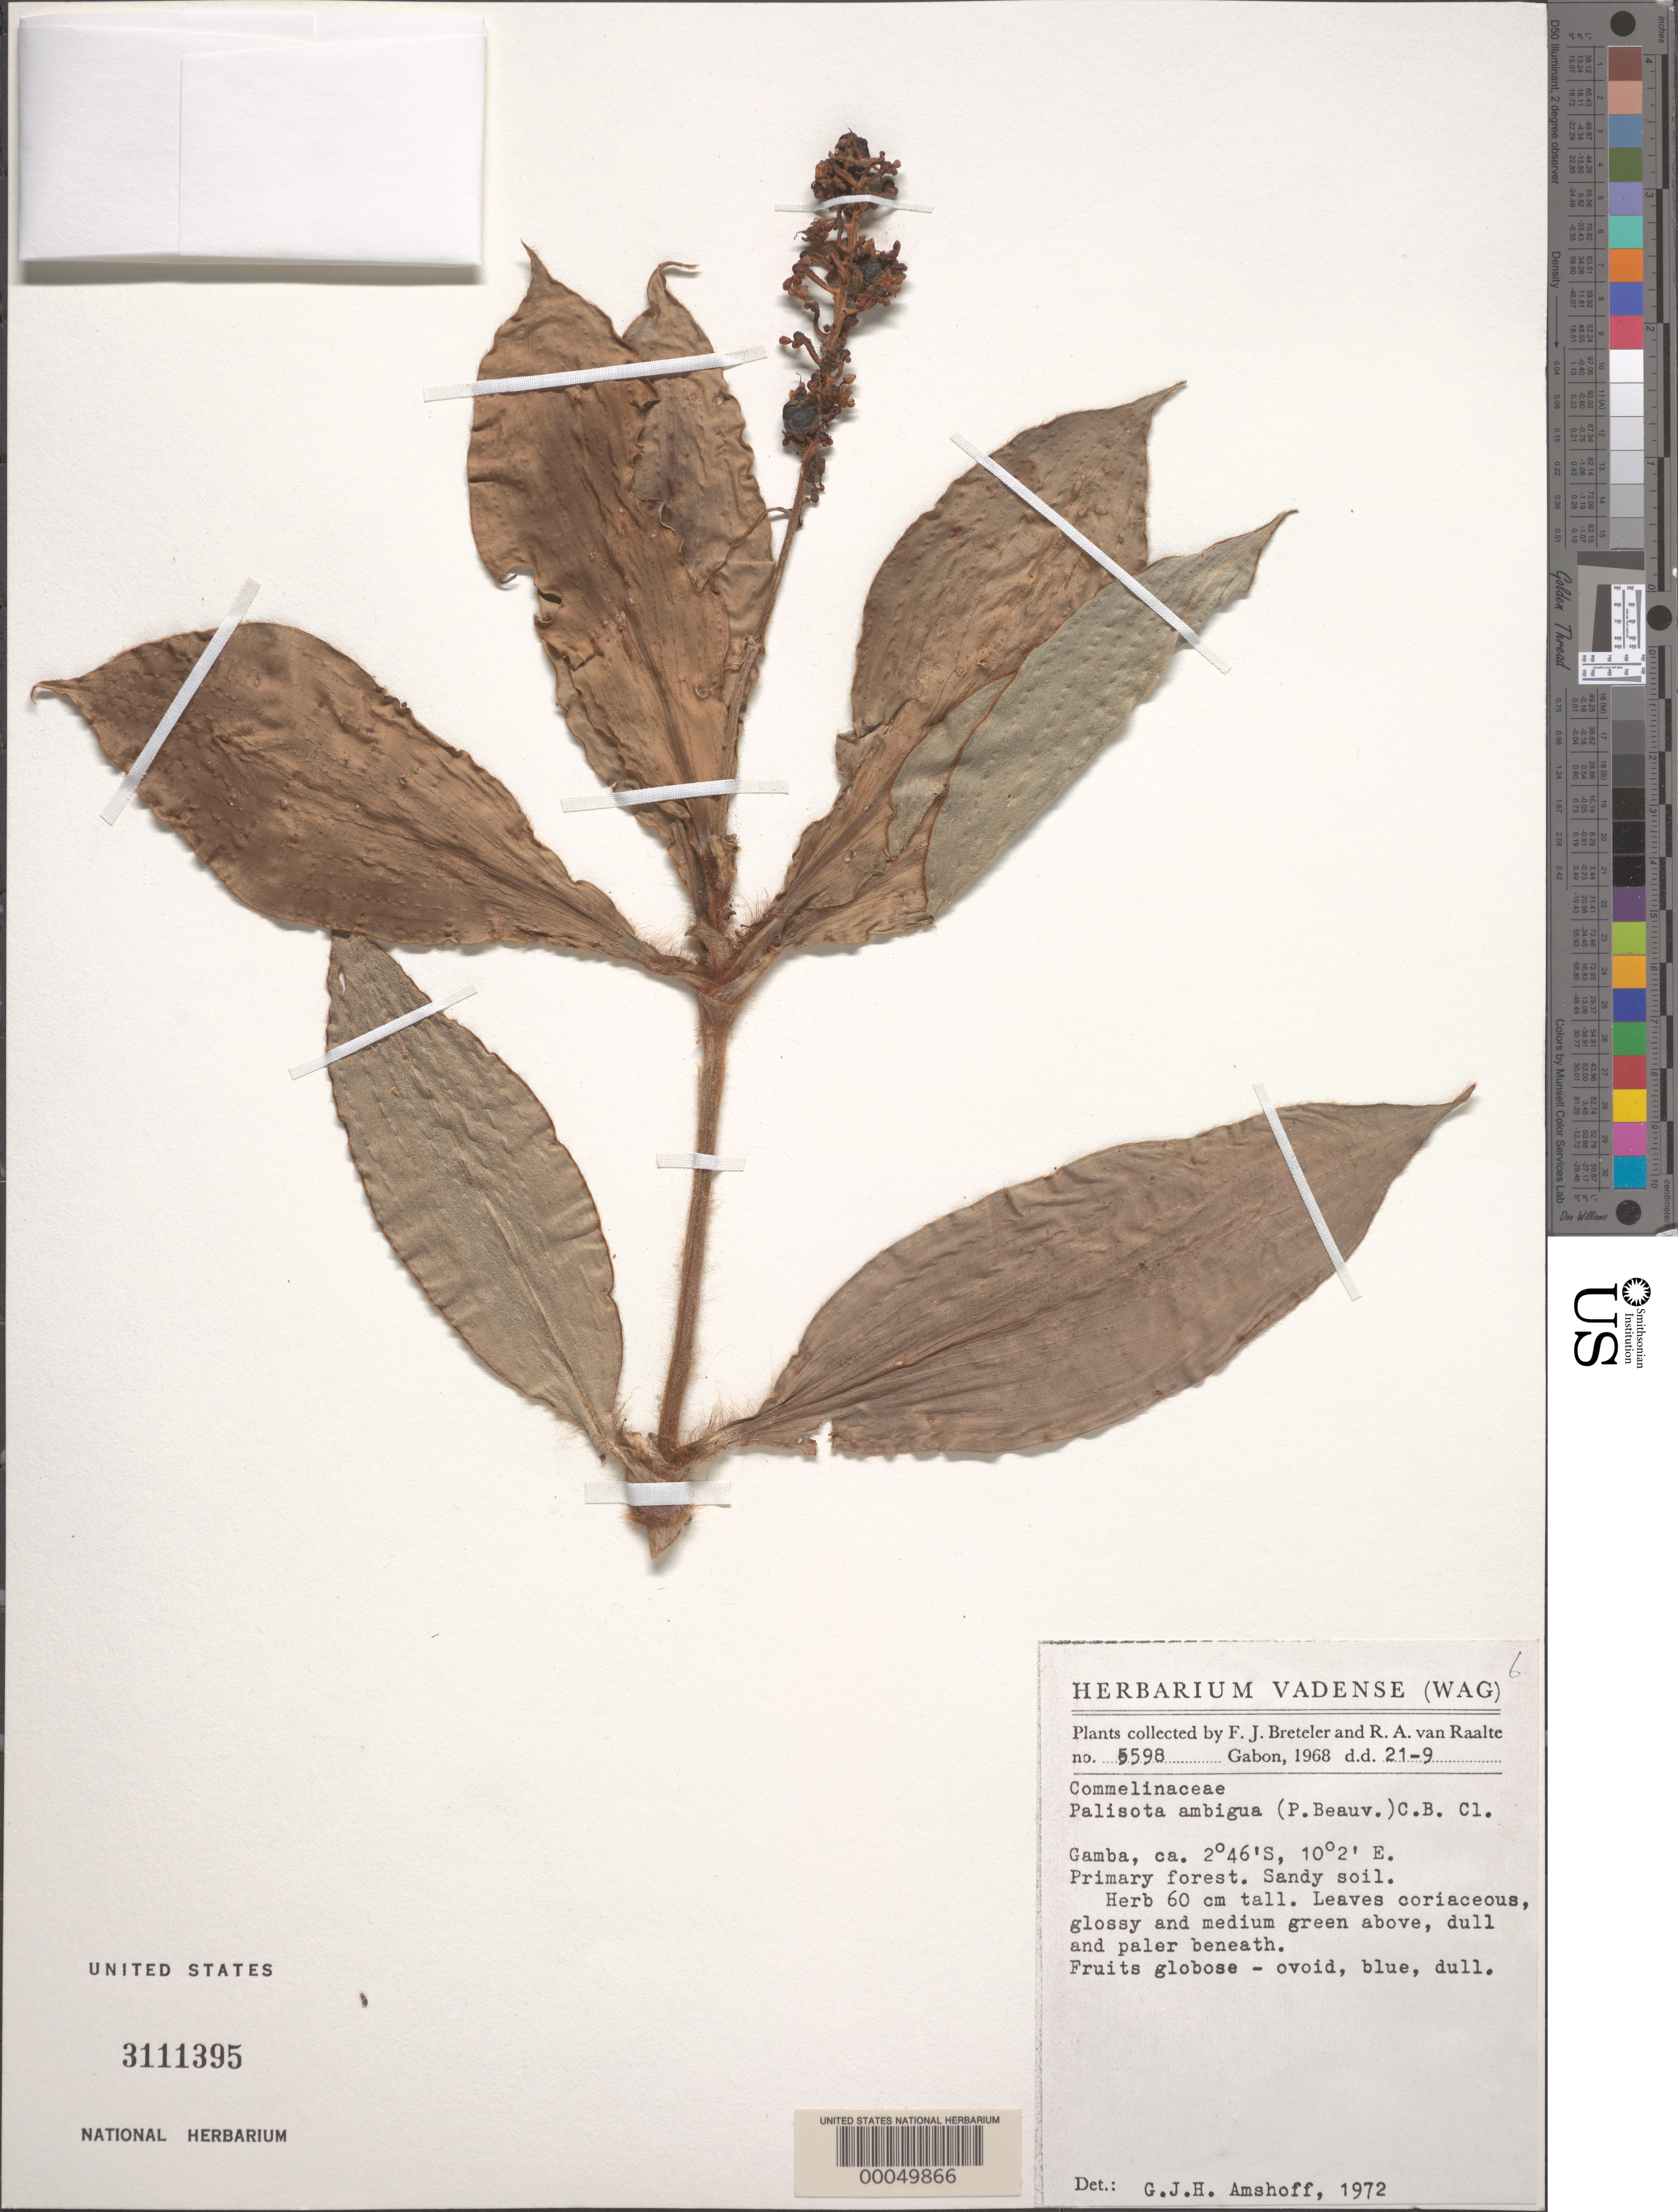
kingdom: Plantae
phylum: Tracheophyta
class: Liliopsida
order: Commelinales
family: Commelinaceae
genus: Palisota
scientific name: Palisota ambigua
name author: (P. Beauv.) C.B. Clarke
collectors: F. J. Breteler & R. Van Raalte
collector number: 5598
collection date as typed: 21 Sep 1968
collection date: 1968-09-21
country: Gabon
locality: Gamba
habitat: Primary forest, sandy soil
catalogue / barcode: US 3111395